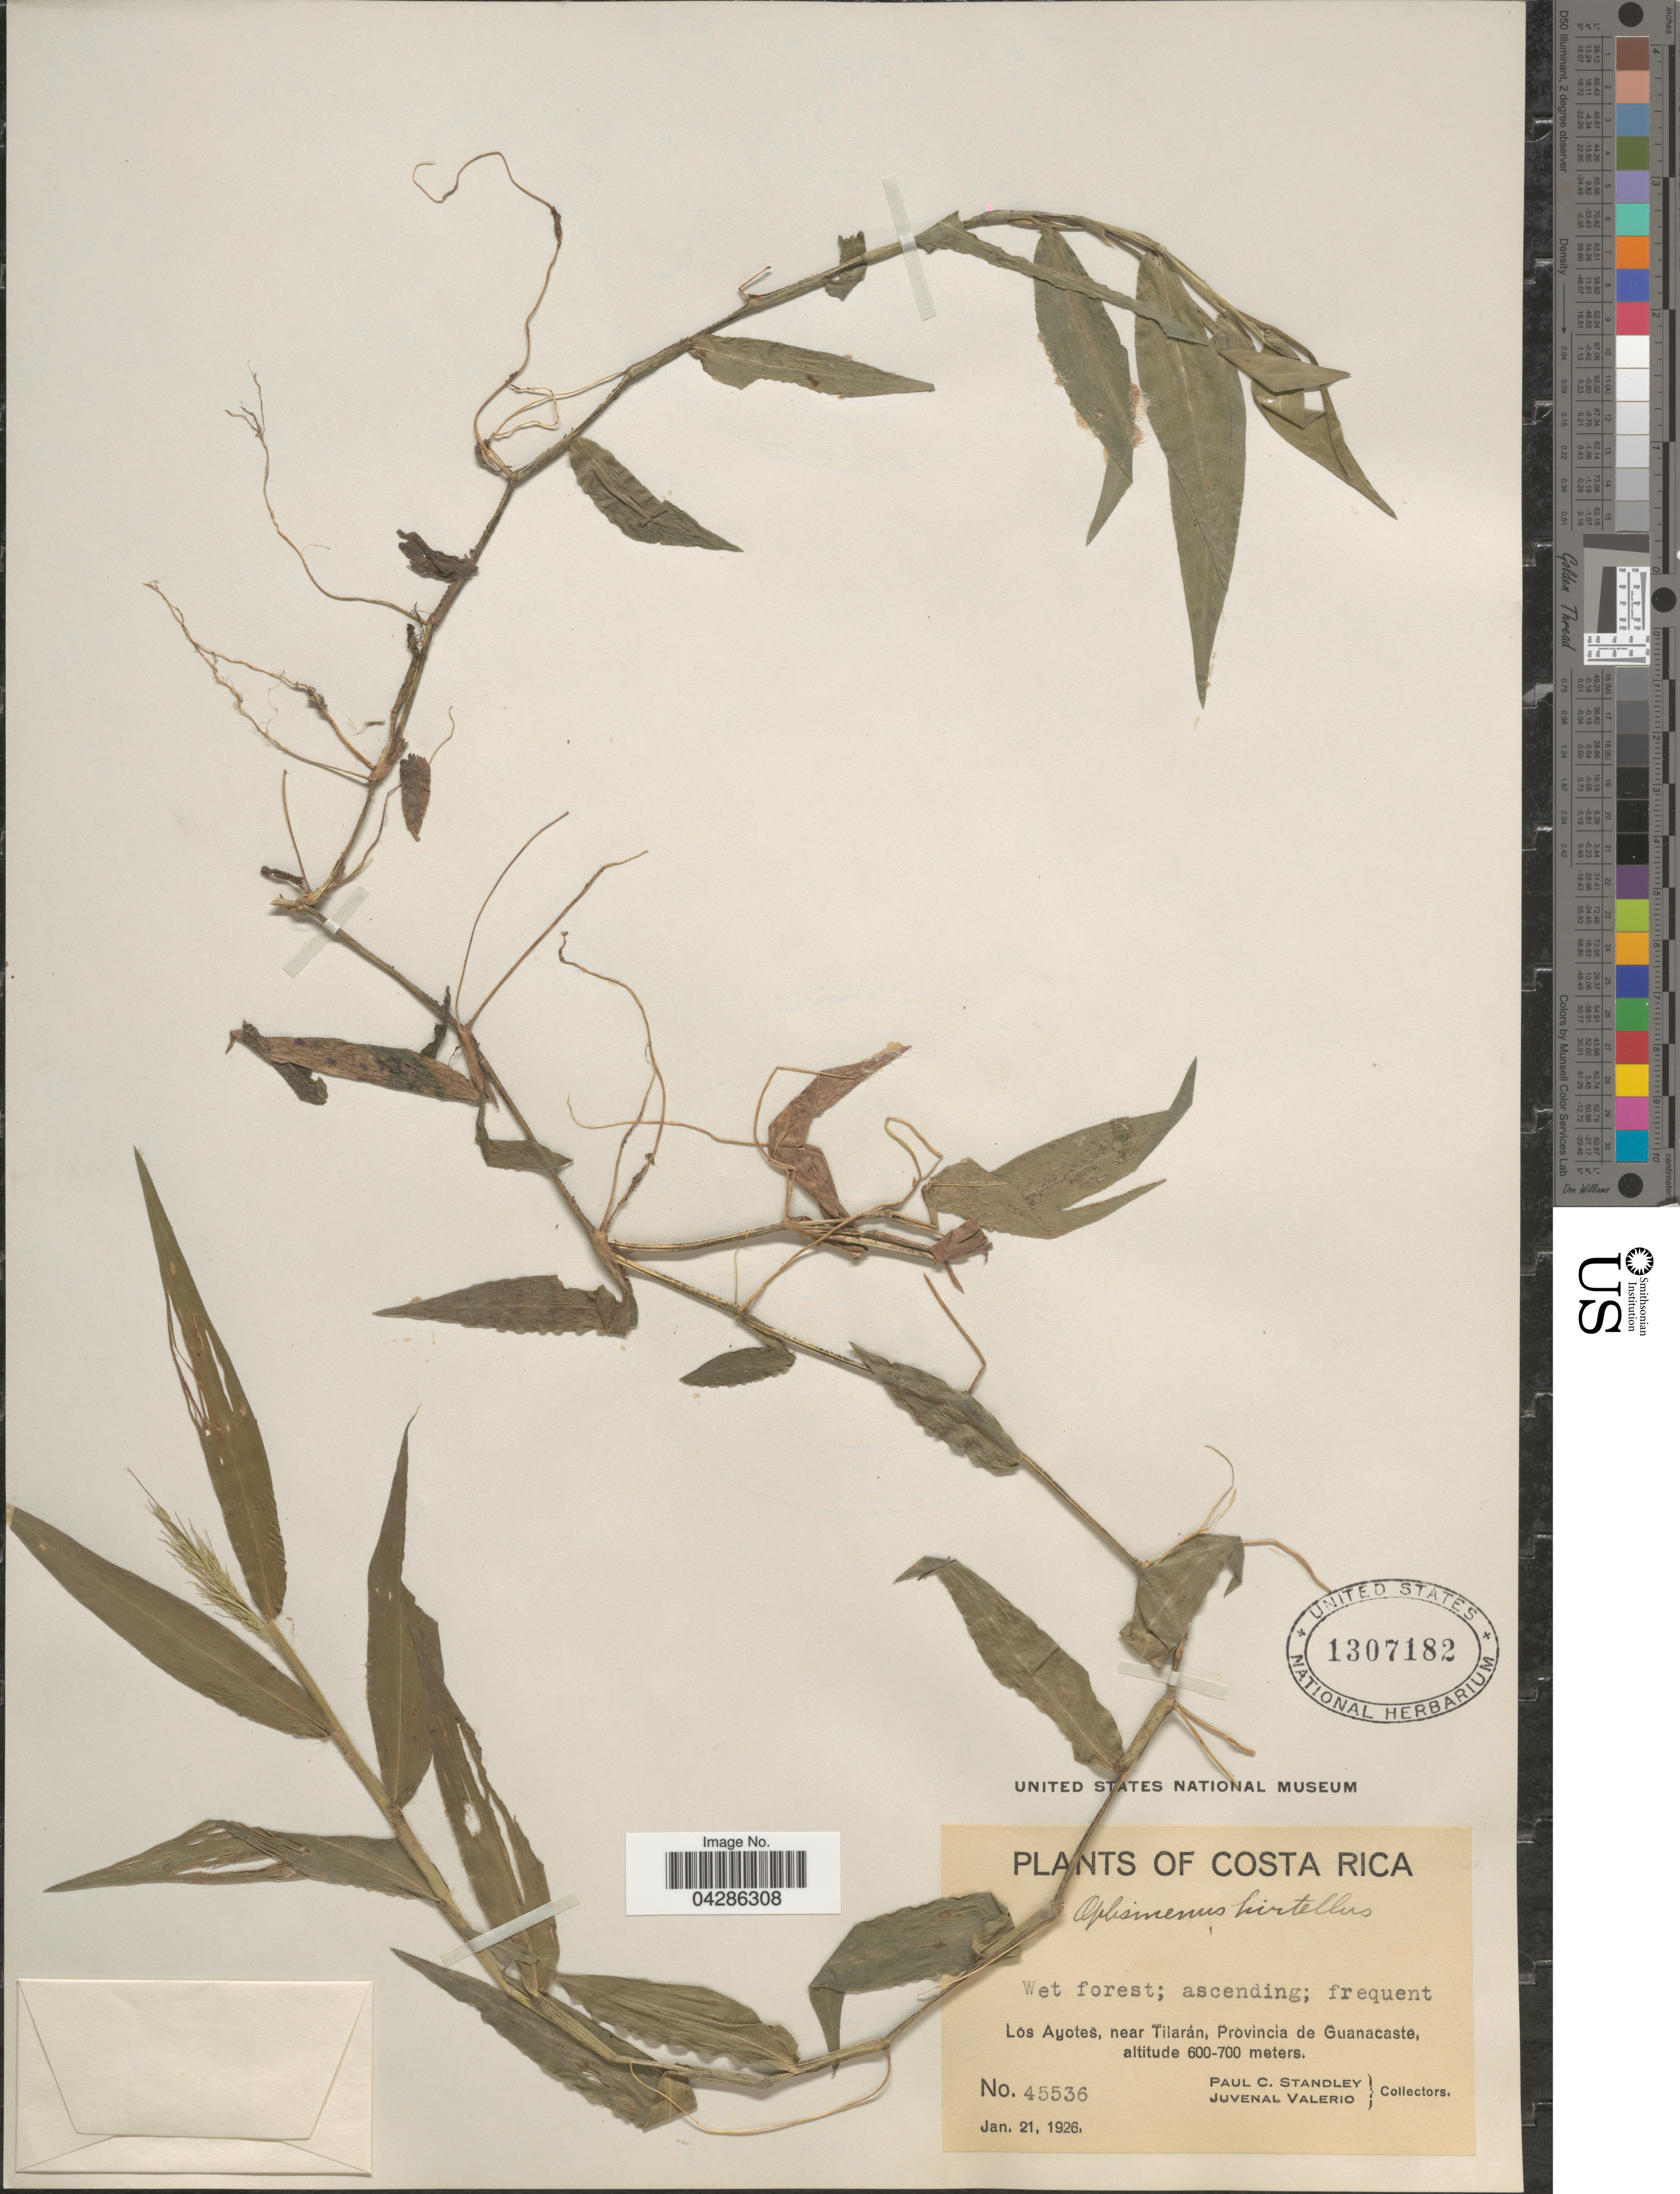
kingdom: Plantae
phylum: Tracheophyta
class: Liliopsida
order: Poales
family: Poaceae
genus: Oplismenus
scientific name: Oplismenus hirtellus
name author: (L.) P. Beauv.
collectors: P. C. Standley & J. Valerio R.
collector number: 45536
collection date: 1926-01-21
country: Costa Rica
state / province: Guanacaste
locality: Los Ayotes, near Tilarán.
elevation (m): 600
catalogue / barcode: US 1307182